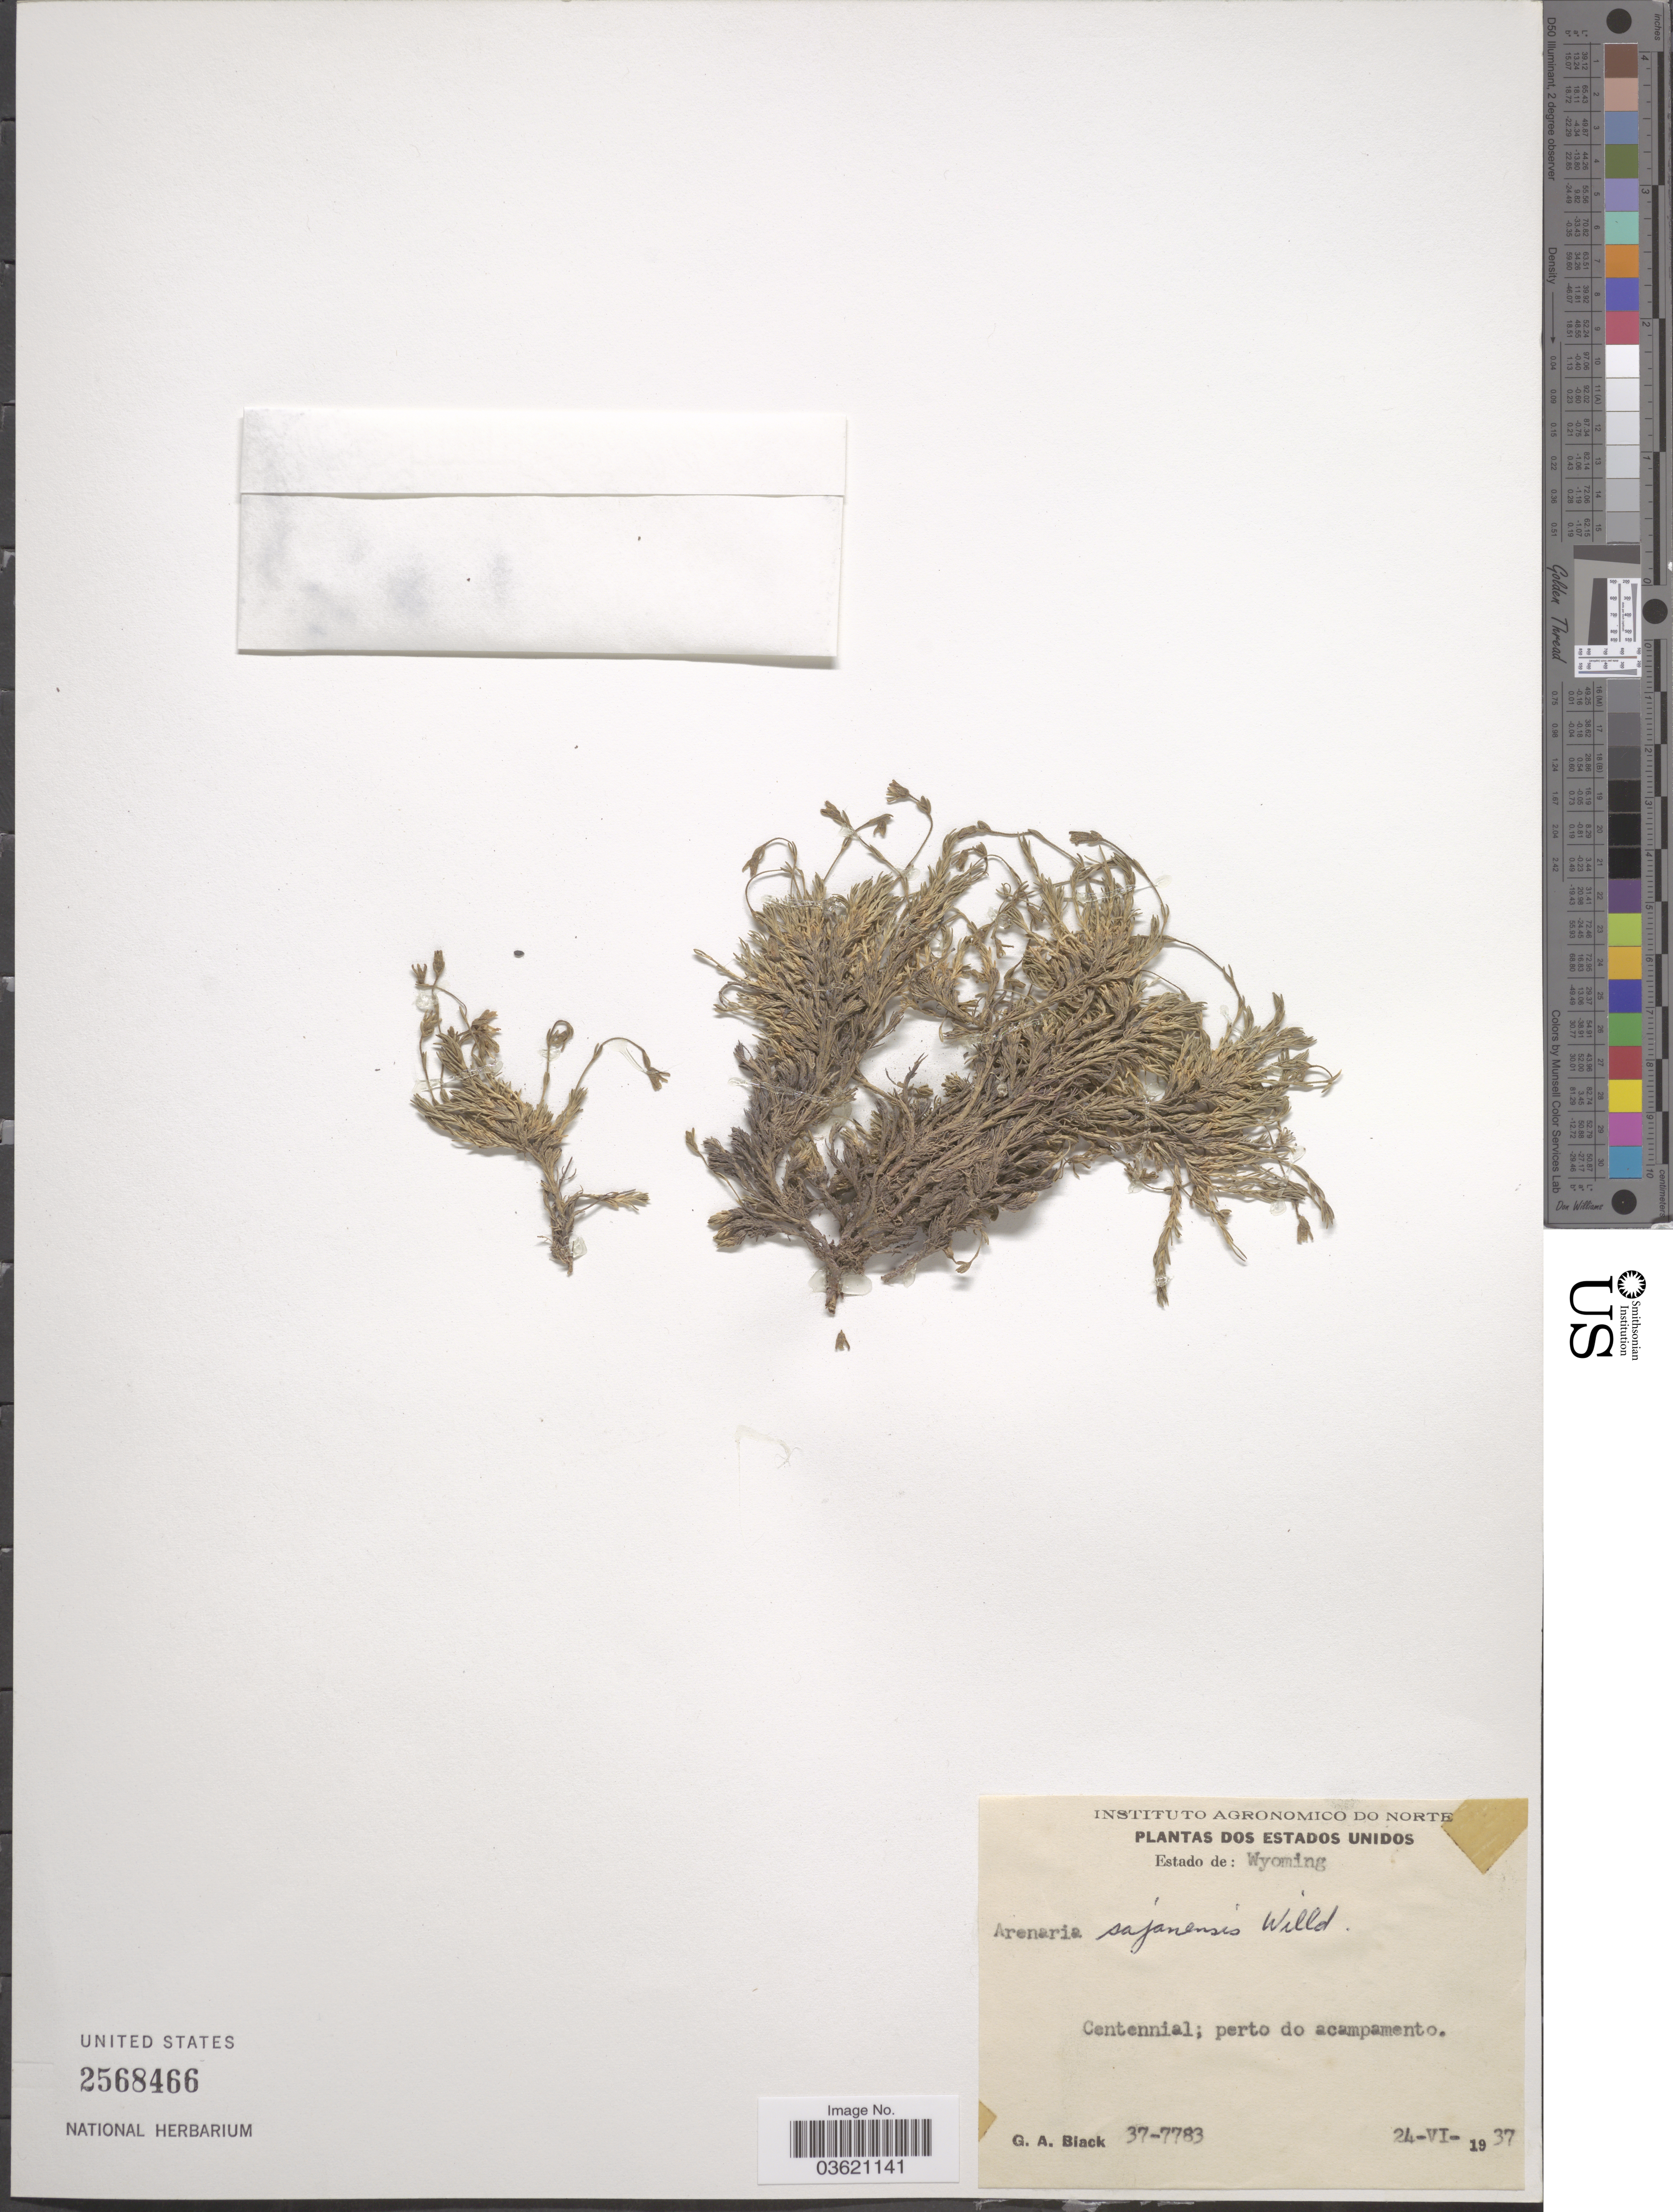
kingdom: Plantae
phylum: Tracheophyta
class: Magnoliopsida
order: Caryophyllales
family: Caryophyllaceae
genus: Cherleria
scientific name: Cherleria obtusiloba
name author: (Rydb.) A.J. Moore & Dillenb.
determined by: Strong, M. T., (US), Smithsonian Institution - National Museum of Natural History (UNITED STATES)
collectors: G. A. Black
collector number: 37-7783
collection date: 1937-06-24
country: United States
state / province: Wyoming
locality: Centennial; perto do acampamento.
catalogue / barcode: US 2568466